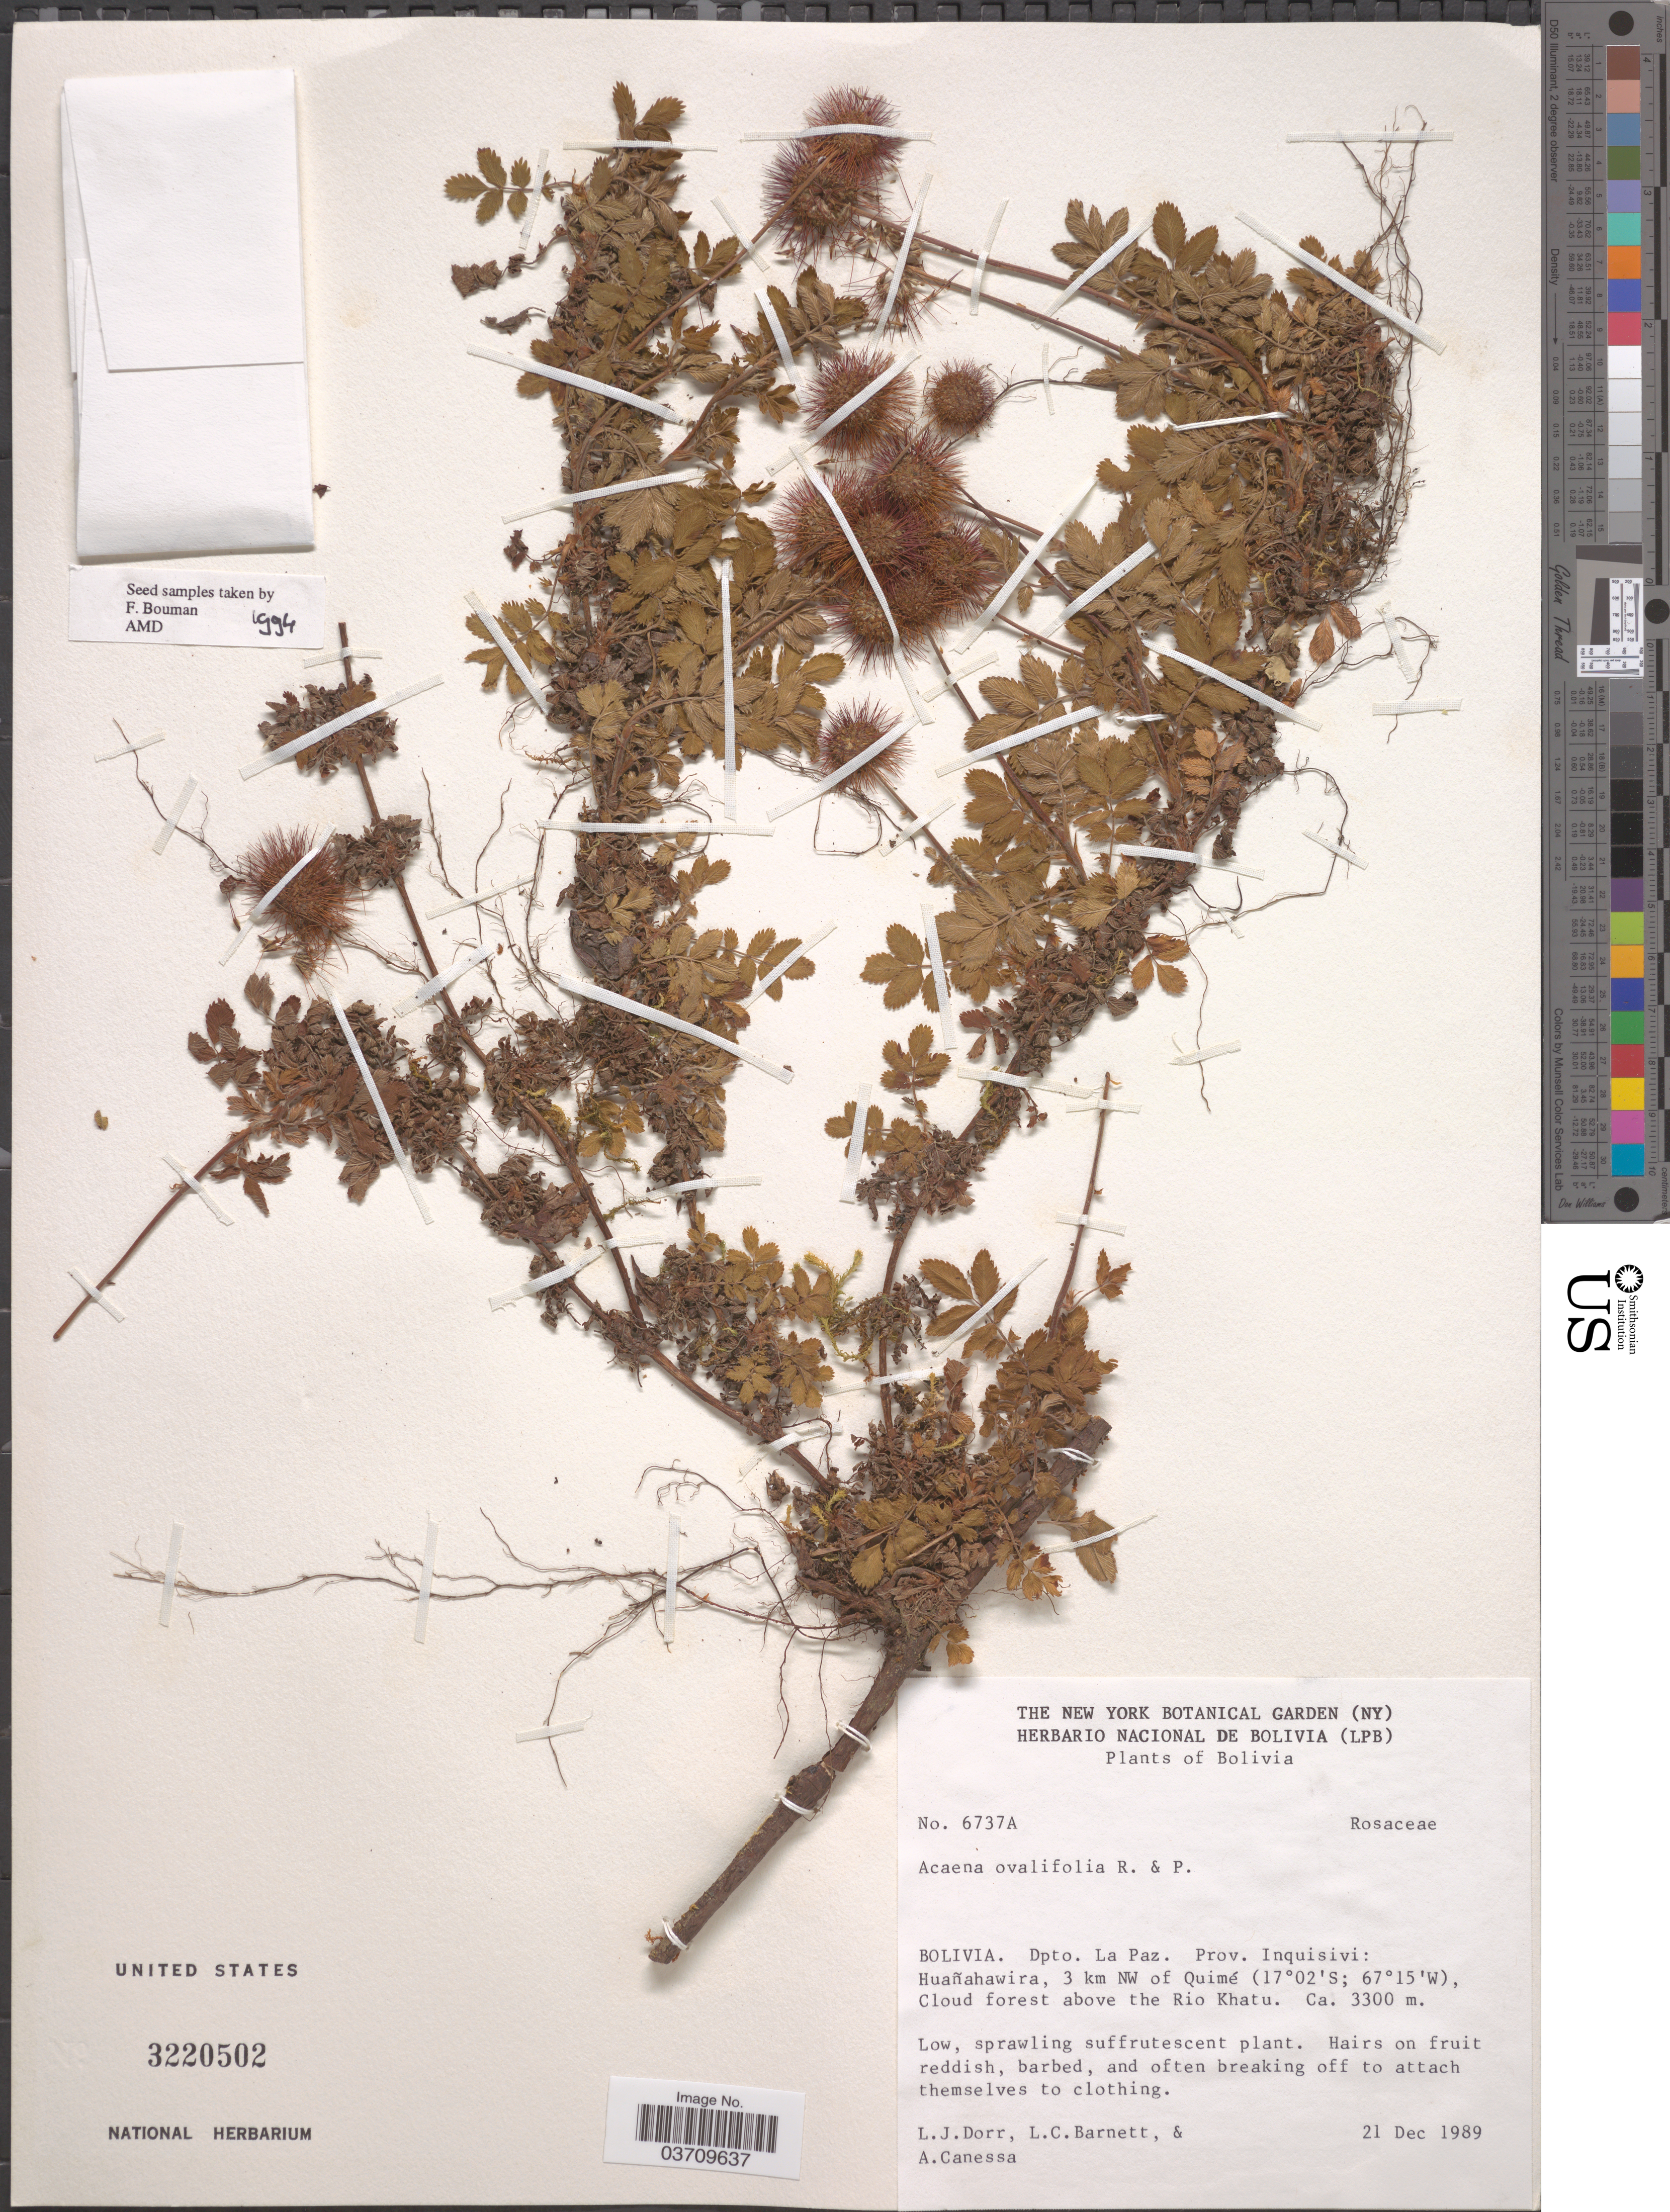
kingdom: Plantae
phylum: Tracheophyta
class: Magnoliopsida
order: Rosales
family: Rosaceae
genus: Acaena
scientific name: Acaena ovalifolia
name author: Ruiz & Pav.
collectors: L. J. Dorr, L. C. Barnett & A. Canessa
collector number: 6737A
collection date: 1989-12-21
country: Bolivia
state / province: La Paz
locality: Dpto. La Paz. Prov. Inquisivi: Huañahawira, 3 km NW of Quimé. Cloud forest above the Rio Khatu.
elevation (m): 3300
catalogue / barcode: US 3220502